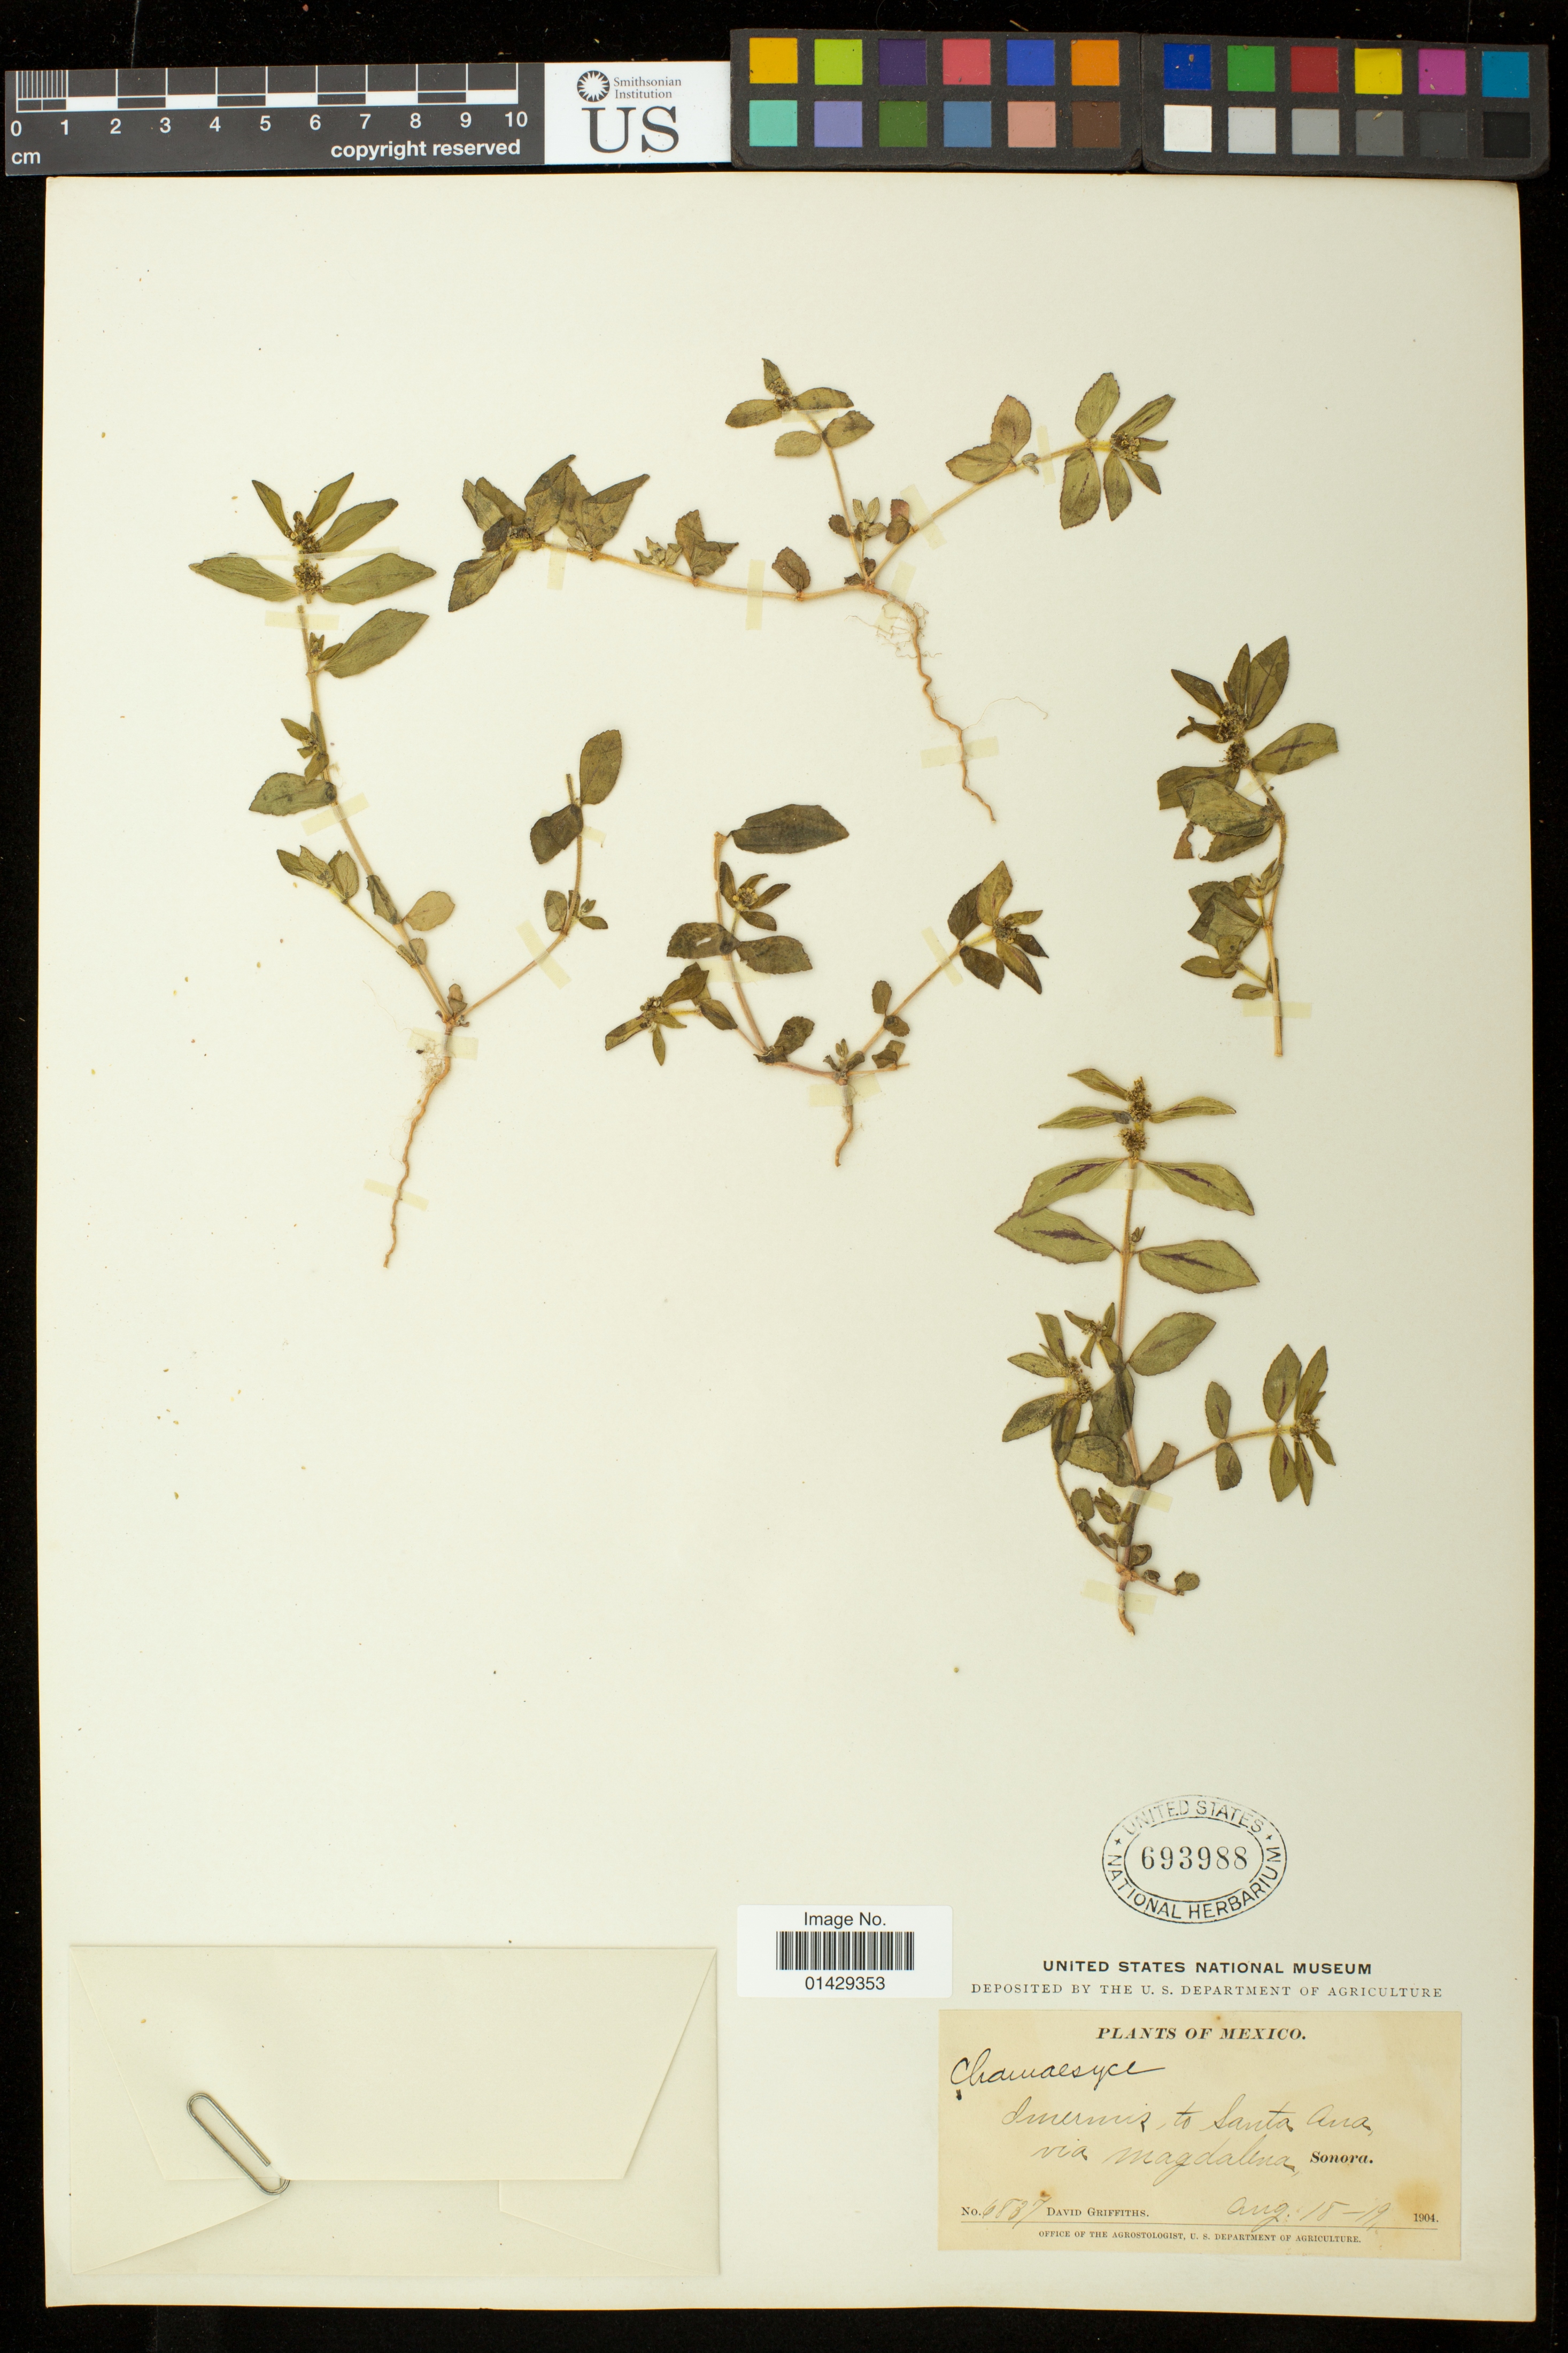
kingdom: Plantae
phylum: Tracheophyta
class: Magnoliopsida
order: Malpighiales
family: Euphorbiaceae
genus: Euphorbia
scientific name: Euphorbia hirta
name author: L.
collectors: D. Griffiths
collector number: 6837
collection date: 1904-08-18/1904-08-19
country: Mexico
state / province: Sonora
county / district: Imuris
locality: Imuris, to Santa Ana, via Magdalena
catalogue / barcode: US 693988